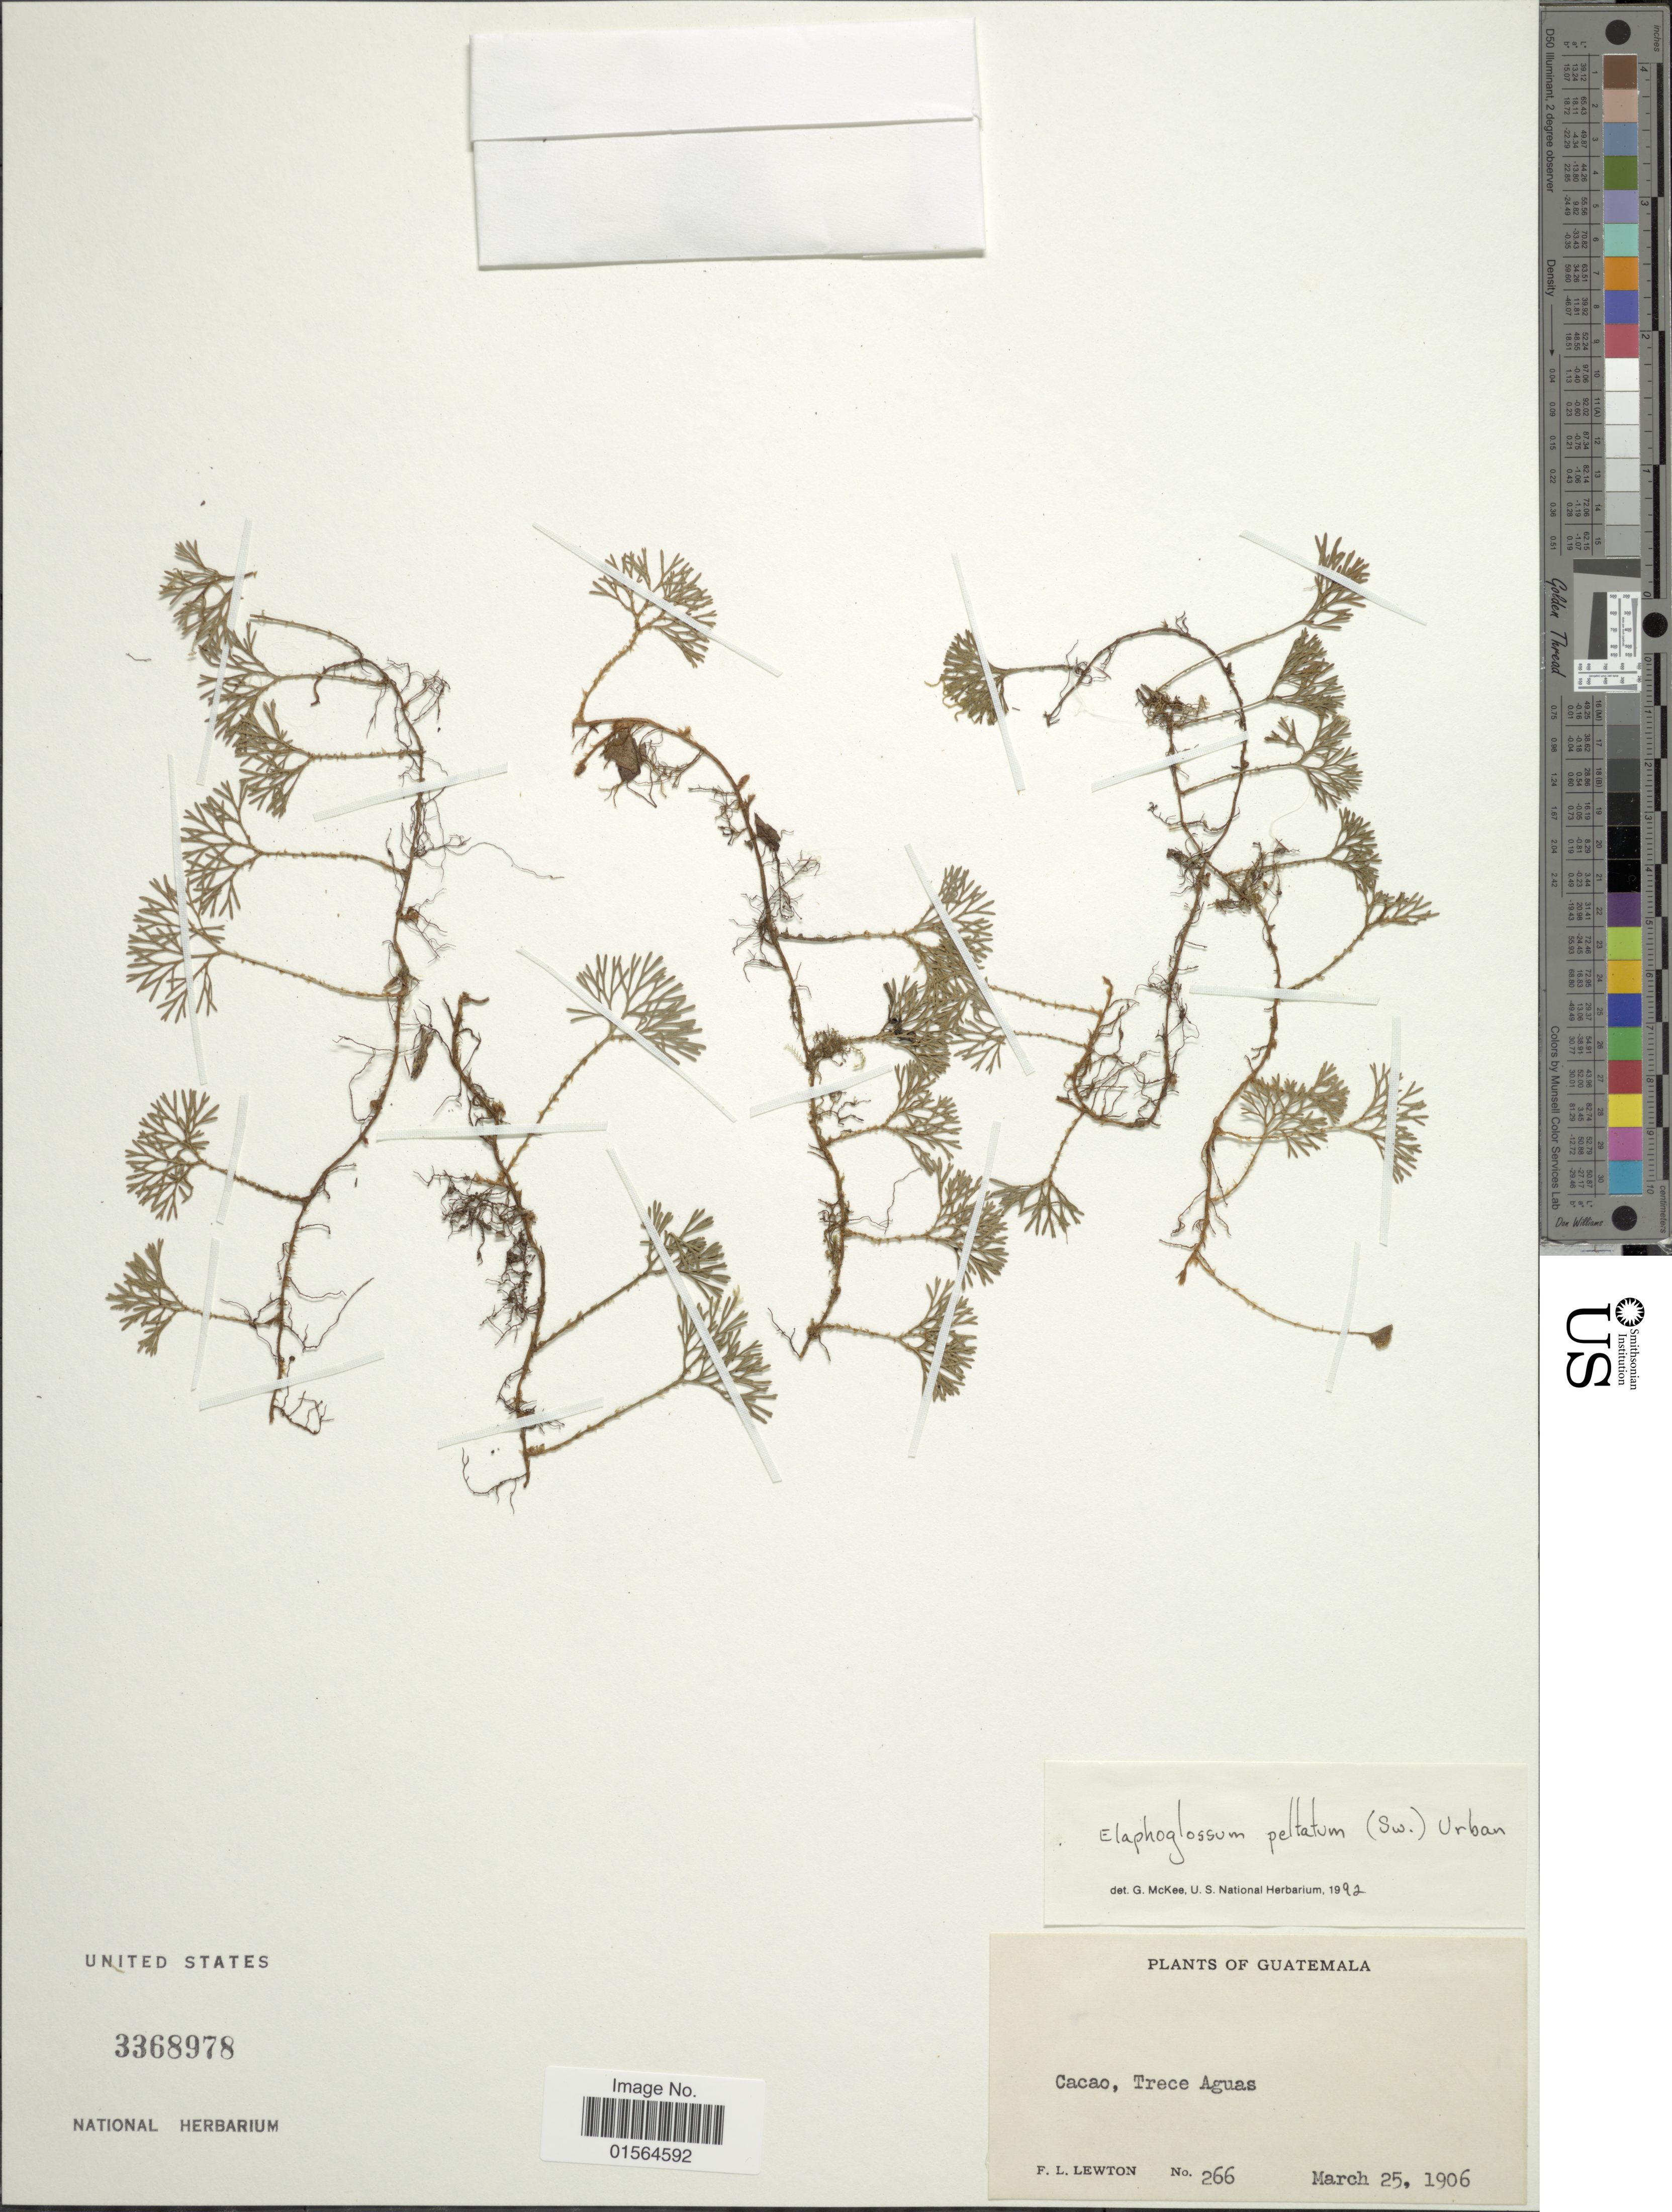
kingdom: Plantae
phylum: Tracheophyta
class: Polypodiopsida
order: Polypodiales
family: Dryopteridaceae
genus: Elaphoglossum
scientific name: Elaphoglossum peltatum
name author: (Sw.) Urb.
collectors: F. L. Lewton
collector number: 266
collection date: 1906-03-25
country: Guatemala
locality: Cacao, Trece Aguas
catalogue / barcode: US 3368978